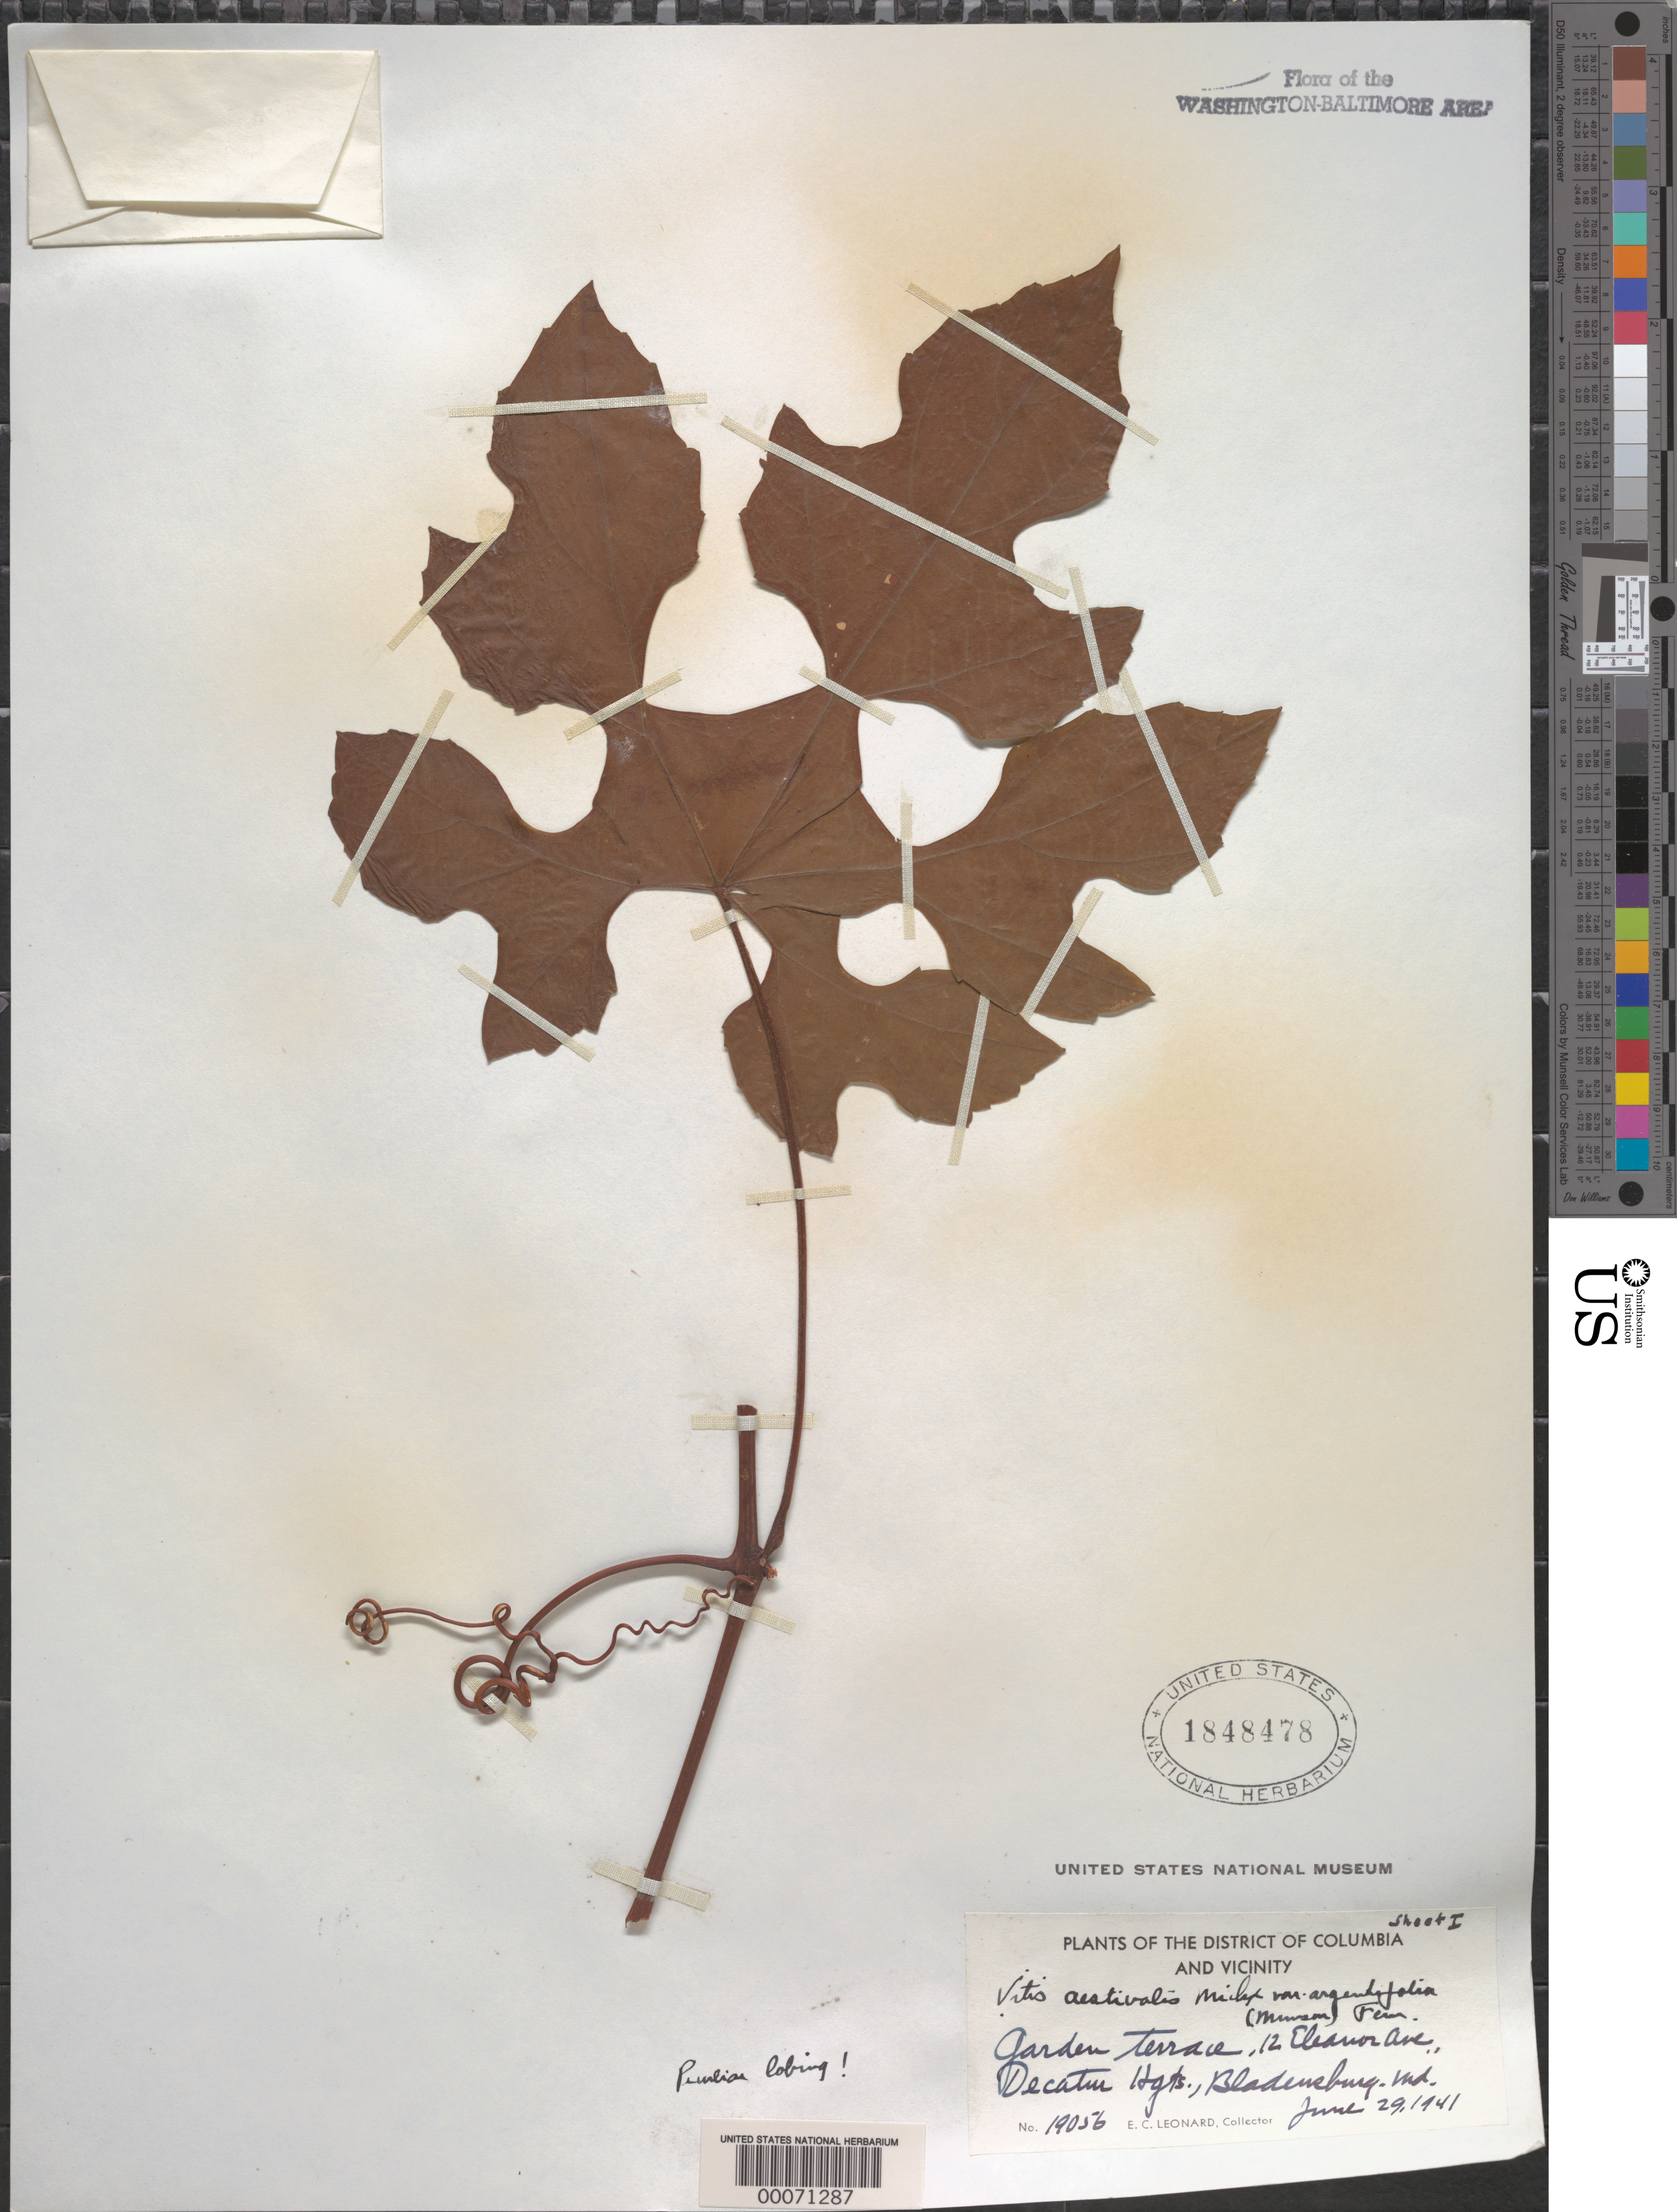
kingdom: Plantae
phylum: Tracheophyta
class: Magnoliopsida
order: Vitales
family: Vitaceae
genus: Vitis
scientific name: Vitis aestivalis var. argentifolia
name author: Michx.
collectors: E. C. Leonard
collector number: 19056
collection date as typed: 29 Jun 1941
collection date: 1941-06-29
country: United States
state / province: Maryland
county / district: Prince George's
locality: Decatur Heights, Bladensburg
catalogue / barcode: US 1848478